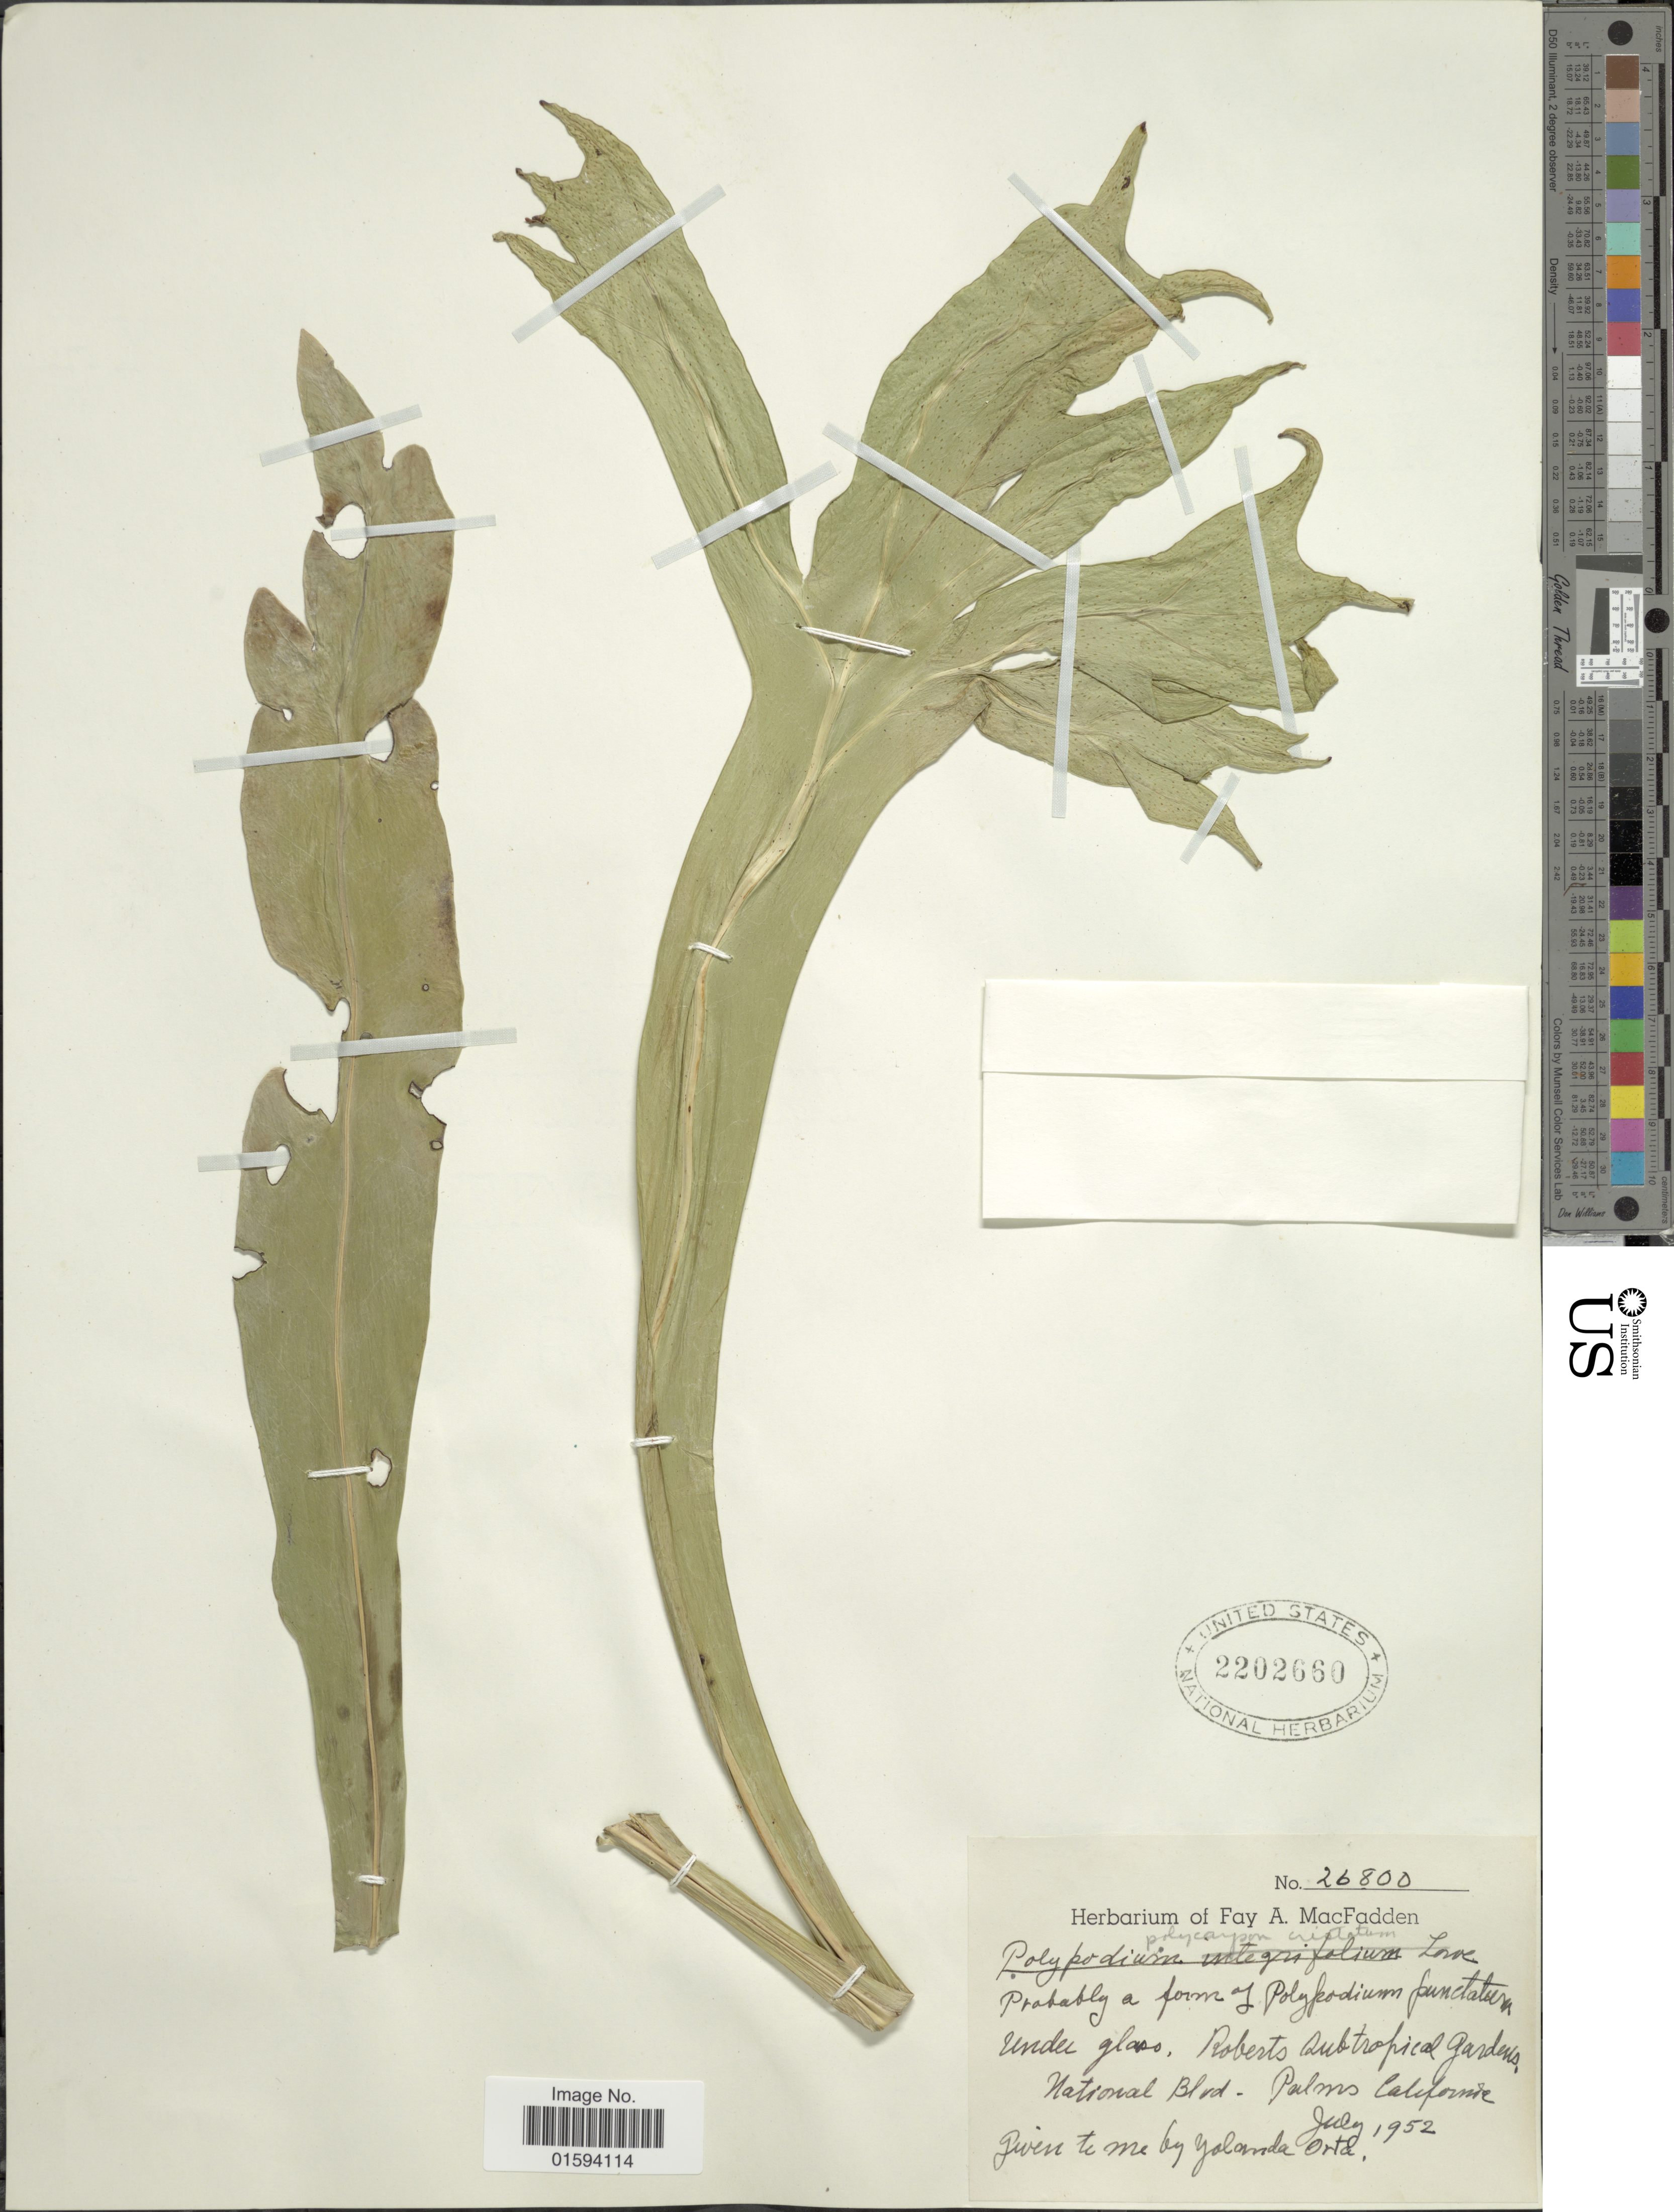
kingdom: Plantae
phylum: Tracheophyta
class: Polypodiopsida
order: Polypodiales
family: Polypodiaceae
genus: Polypodium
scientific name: Polypodium polycarpon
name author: Cav. ex Sw.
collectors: ex herb. Fay A. MacFadden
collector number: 26800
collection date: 1952-07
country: United States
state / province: California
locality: Roberts Subtropical Gardens, National Blvd- Palms California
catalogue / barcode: US 2202660